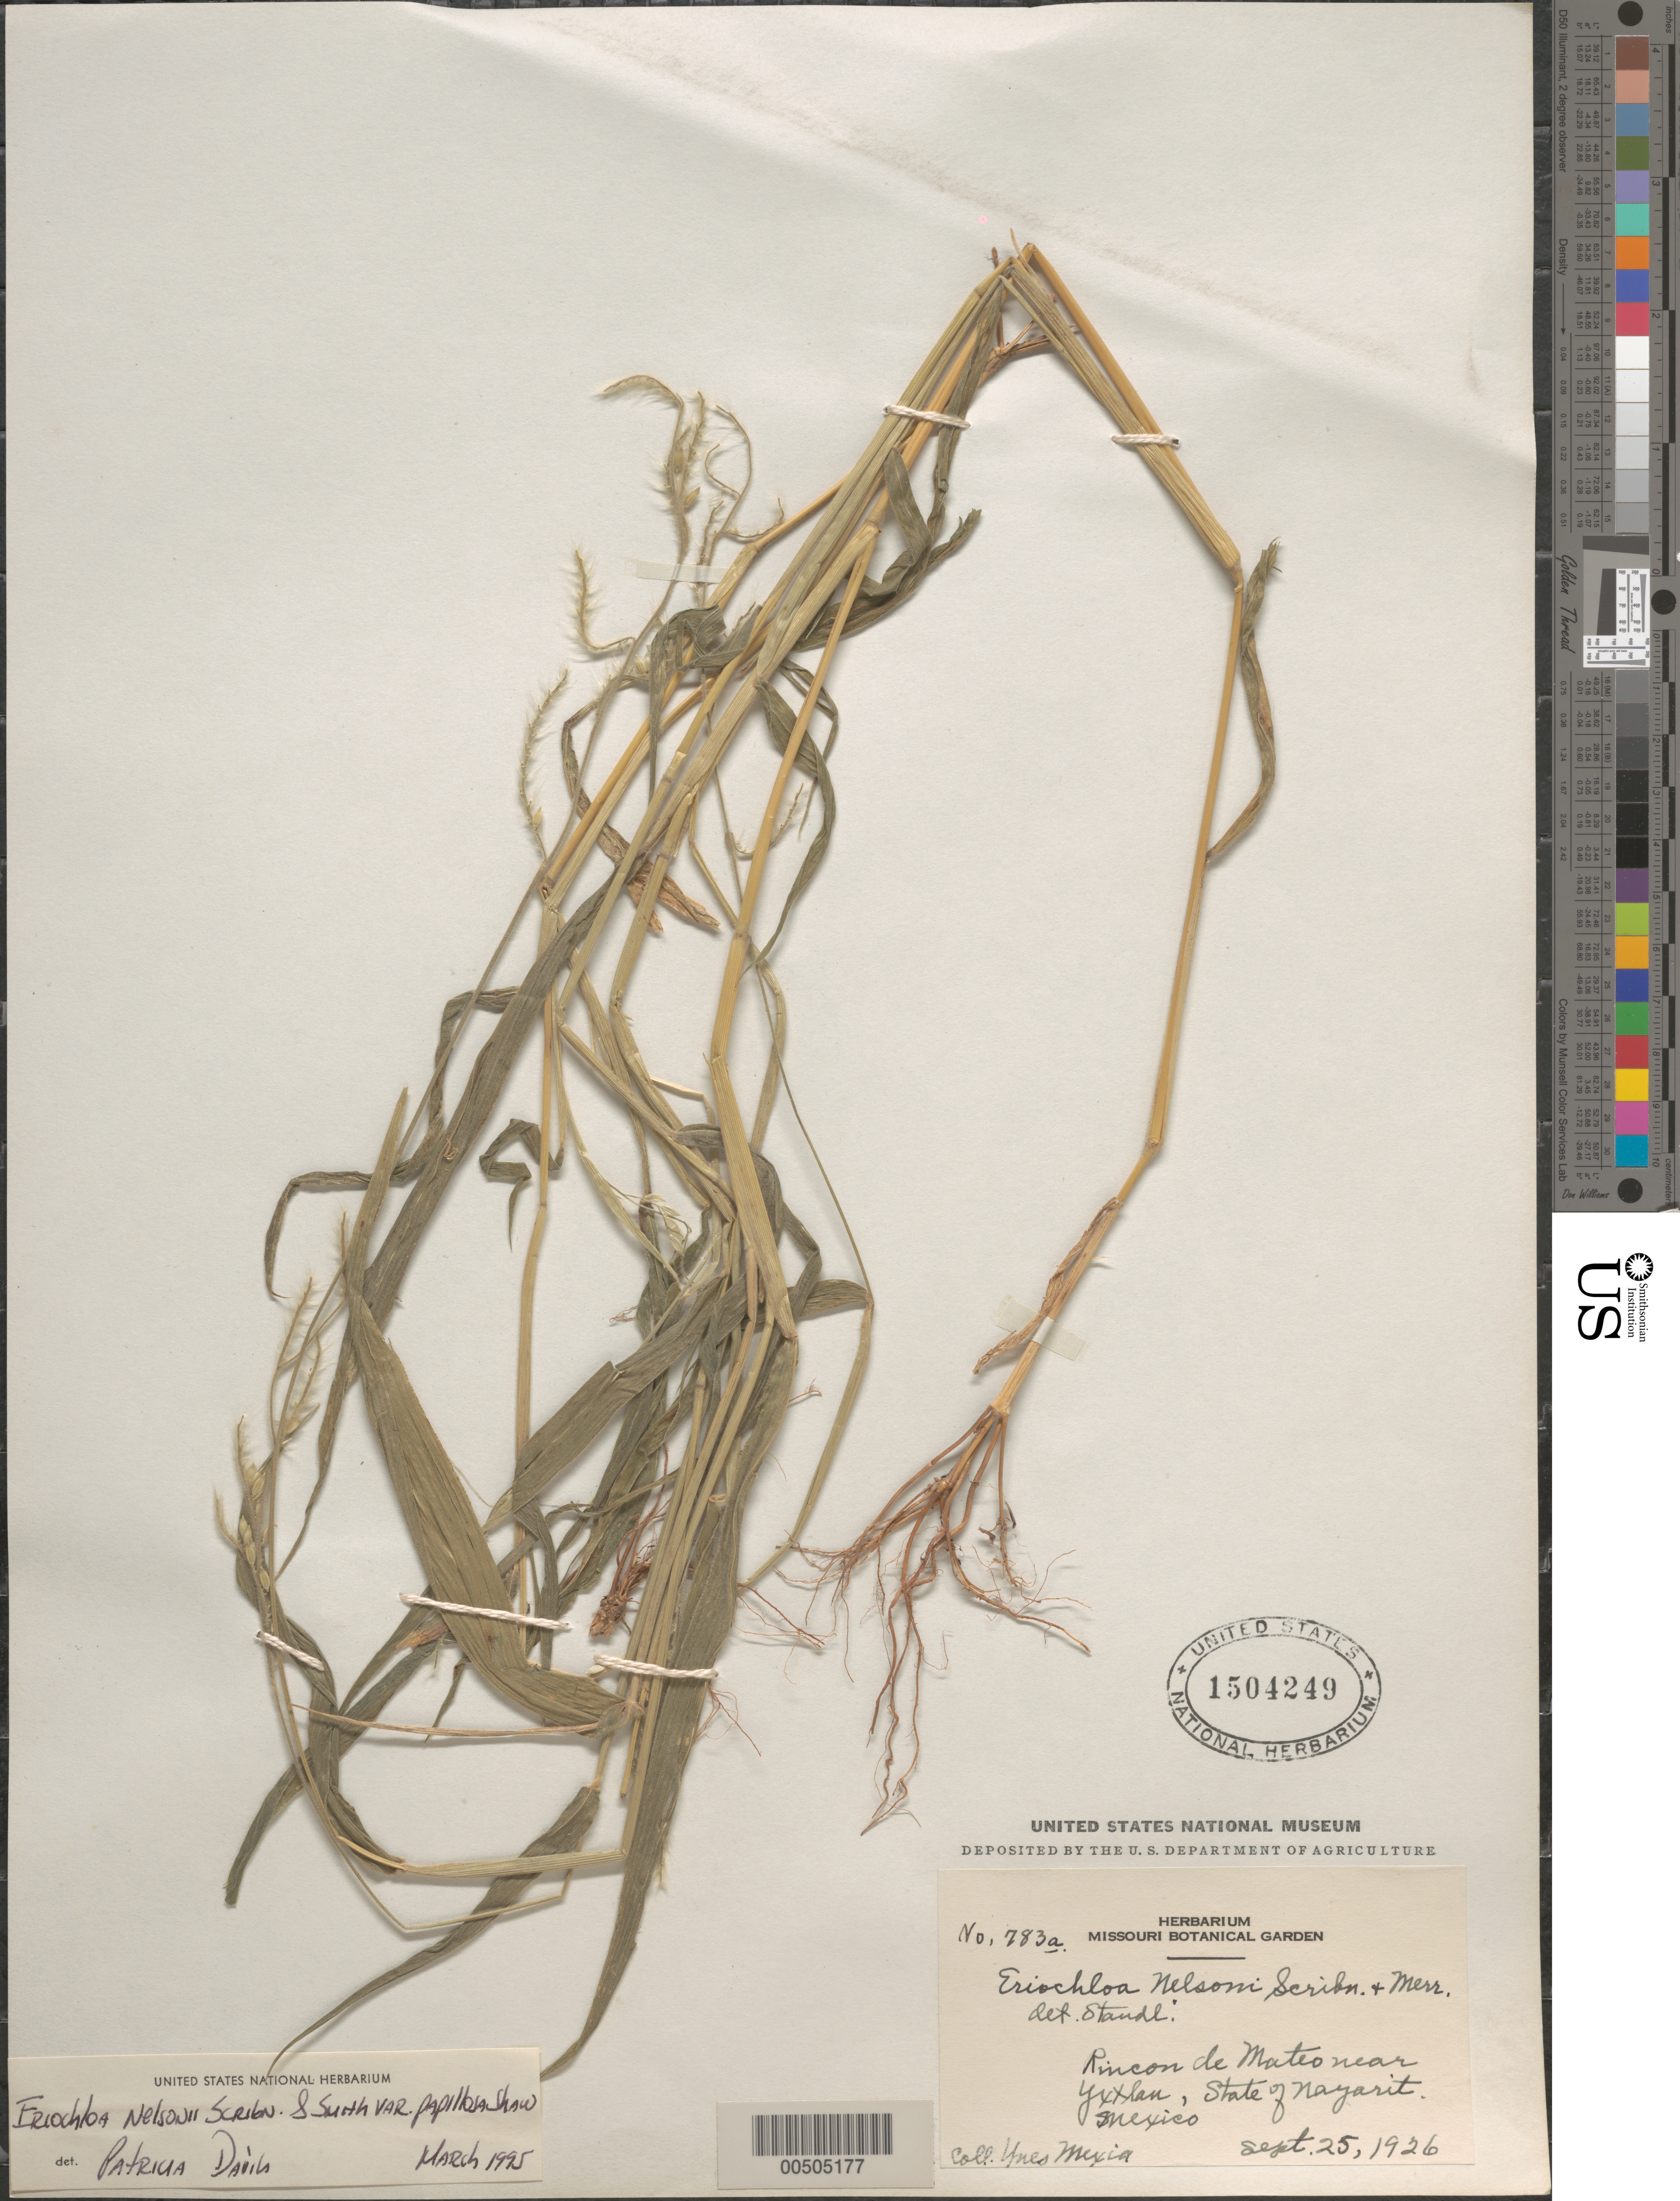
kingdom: Plantae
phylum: Tracheophyta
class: Liliopsida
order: Poales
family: Poaceae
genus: Eriochloa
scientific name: Eriochloa nelsonii var. papillosa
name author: R.B. Shaw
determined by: Dávila, P. D.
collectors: Y. Mexia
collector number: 783a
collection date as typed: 25 Sep 1926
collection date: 1926-09-25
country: Mexico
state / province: Nayarit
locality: Rincon de Mateo near Yxtlan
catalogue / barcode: US 1504249